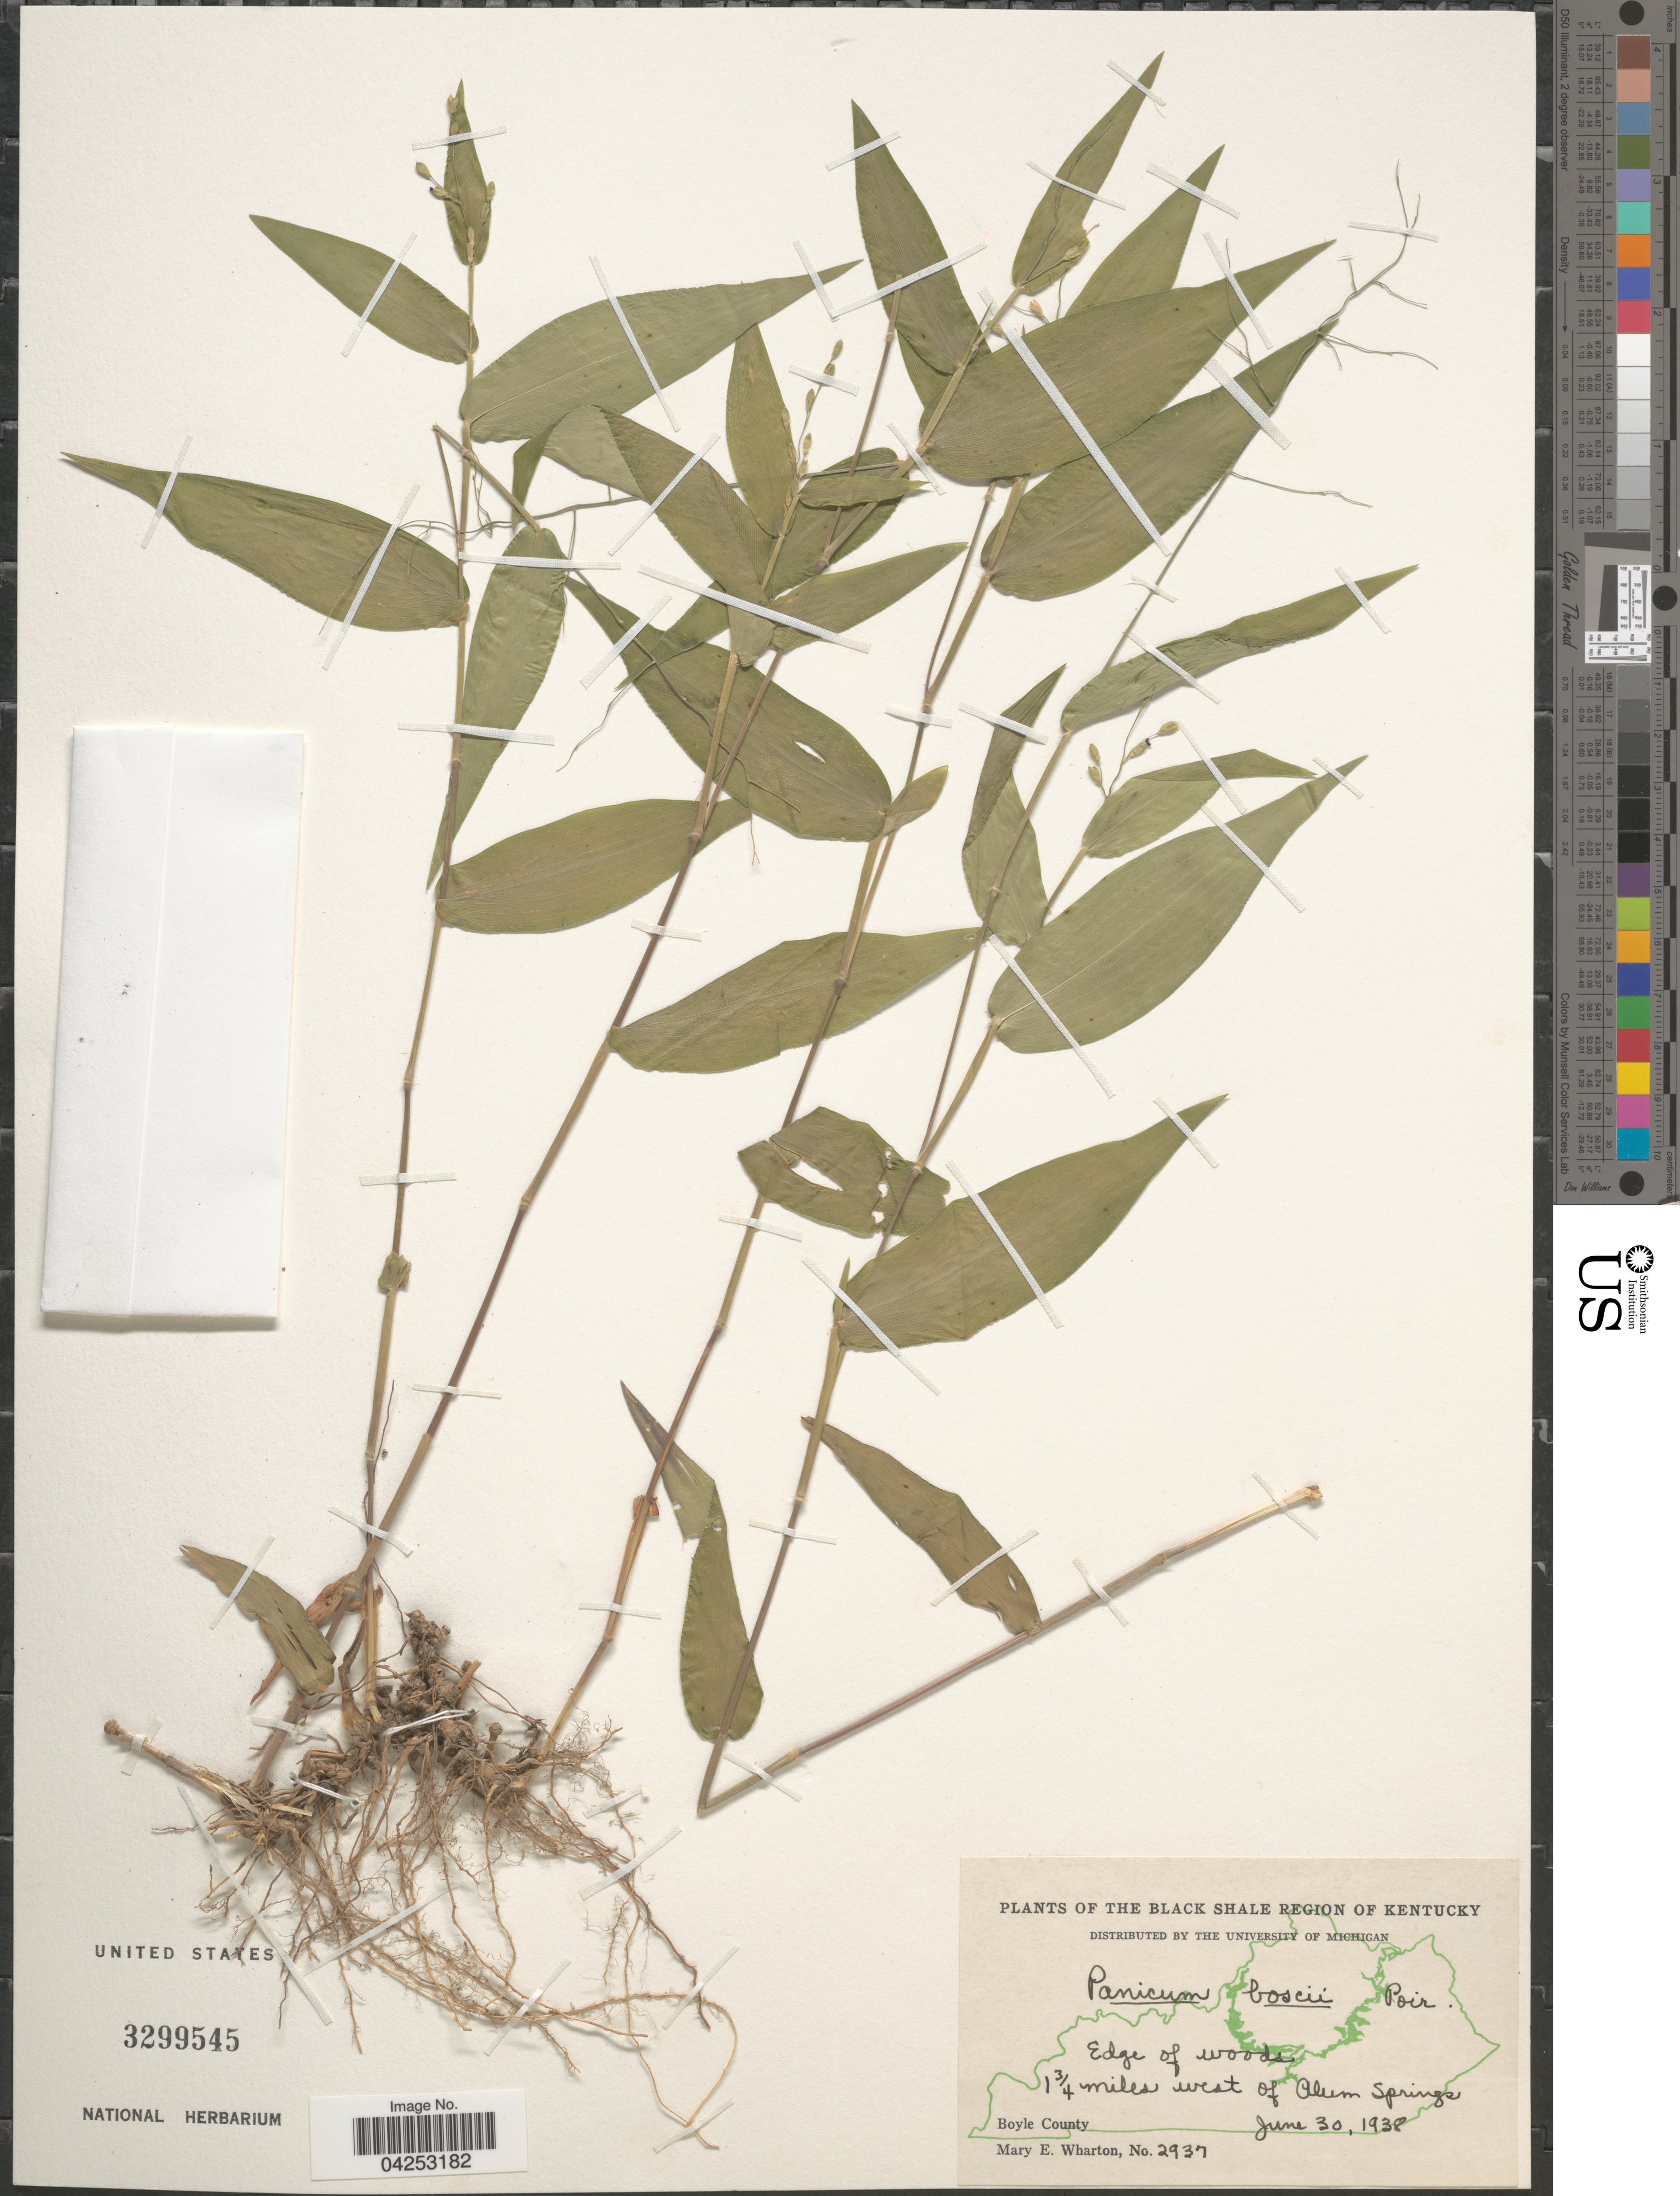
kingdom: Plantae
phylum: Tracheophyta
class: Liliopsida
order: Poales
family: Poaceae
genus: Dichanthelium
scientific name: Dichanthelium boscii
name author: (Poir.) Gould & C.A. Clark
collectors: M. Wharton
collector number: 2937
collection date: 1938-06-30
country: United States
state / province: Kentucky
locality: The Black Shale Region of Kentucky. 1¾ miles west of Alum Springs. Boyle County.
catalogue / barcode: US 3299545